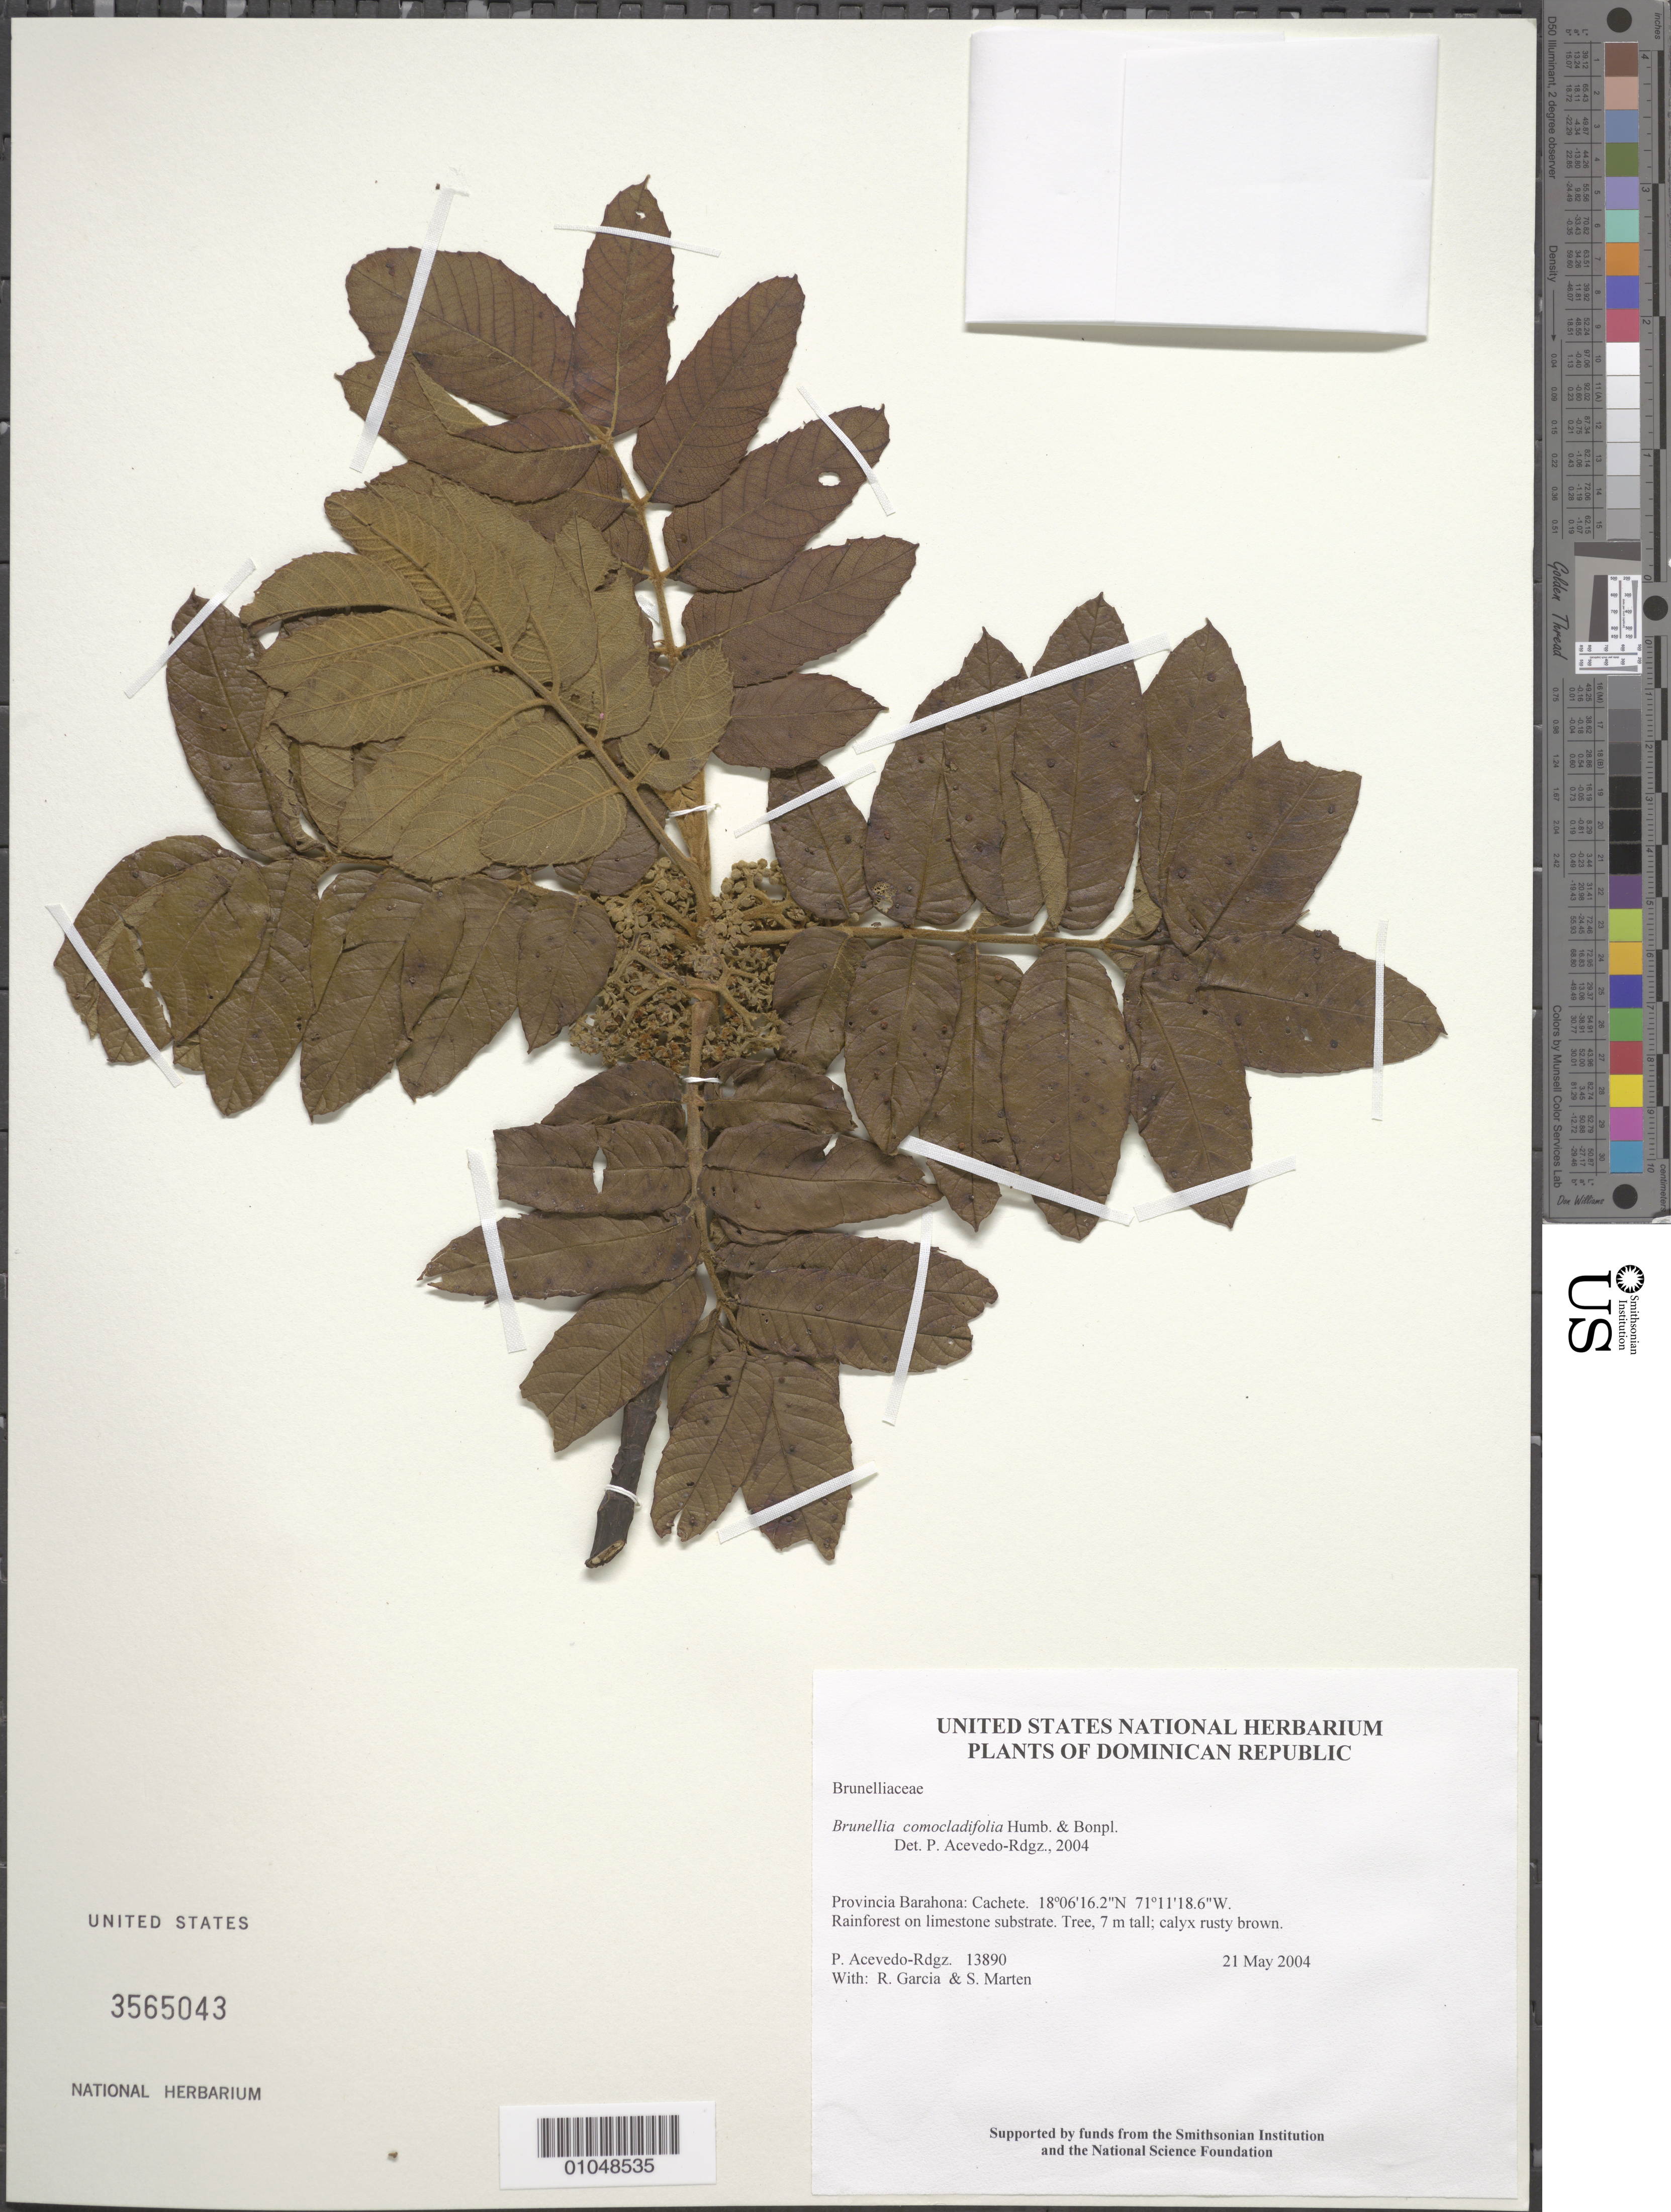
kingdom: Plantae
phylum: Tracheophyta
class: Magnoliopsida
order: Oxalidales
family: Brunelliaceae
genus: Brunellia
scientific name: Brunellia comocladifolia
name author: Bonpl.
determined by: Acevedo-Rodríguez, P., (BOT), Smithsonian Institution - National Museum of Natural History (UNITED STATES)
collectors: P. Acevedo-Rodr., R. G. García & S. Marten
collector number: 13890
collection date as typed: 21 May 2004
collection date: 2004-05-21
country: Dominican Republic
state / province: Barahona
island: Hispaniola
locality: Cachete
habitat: Rainforest on limestone substrate.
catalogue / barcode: US 3565043